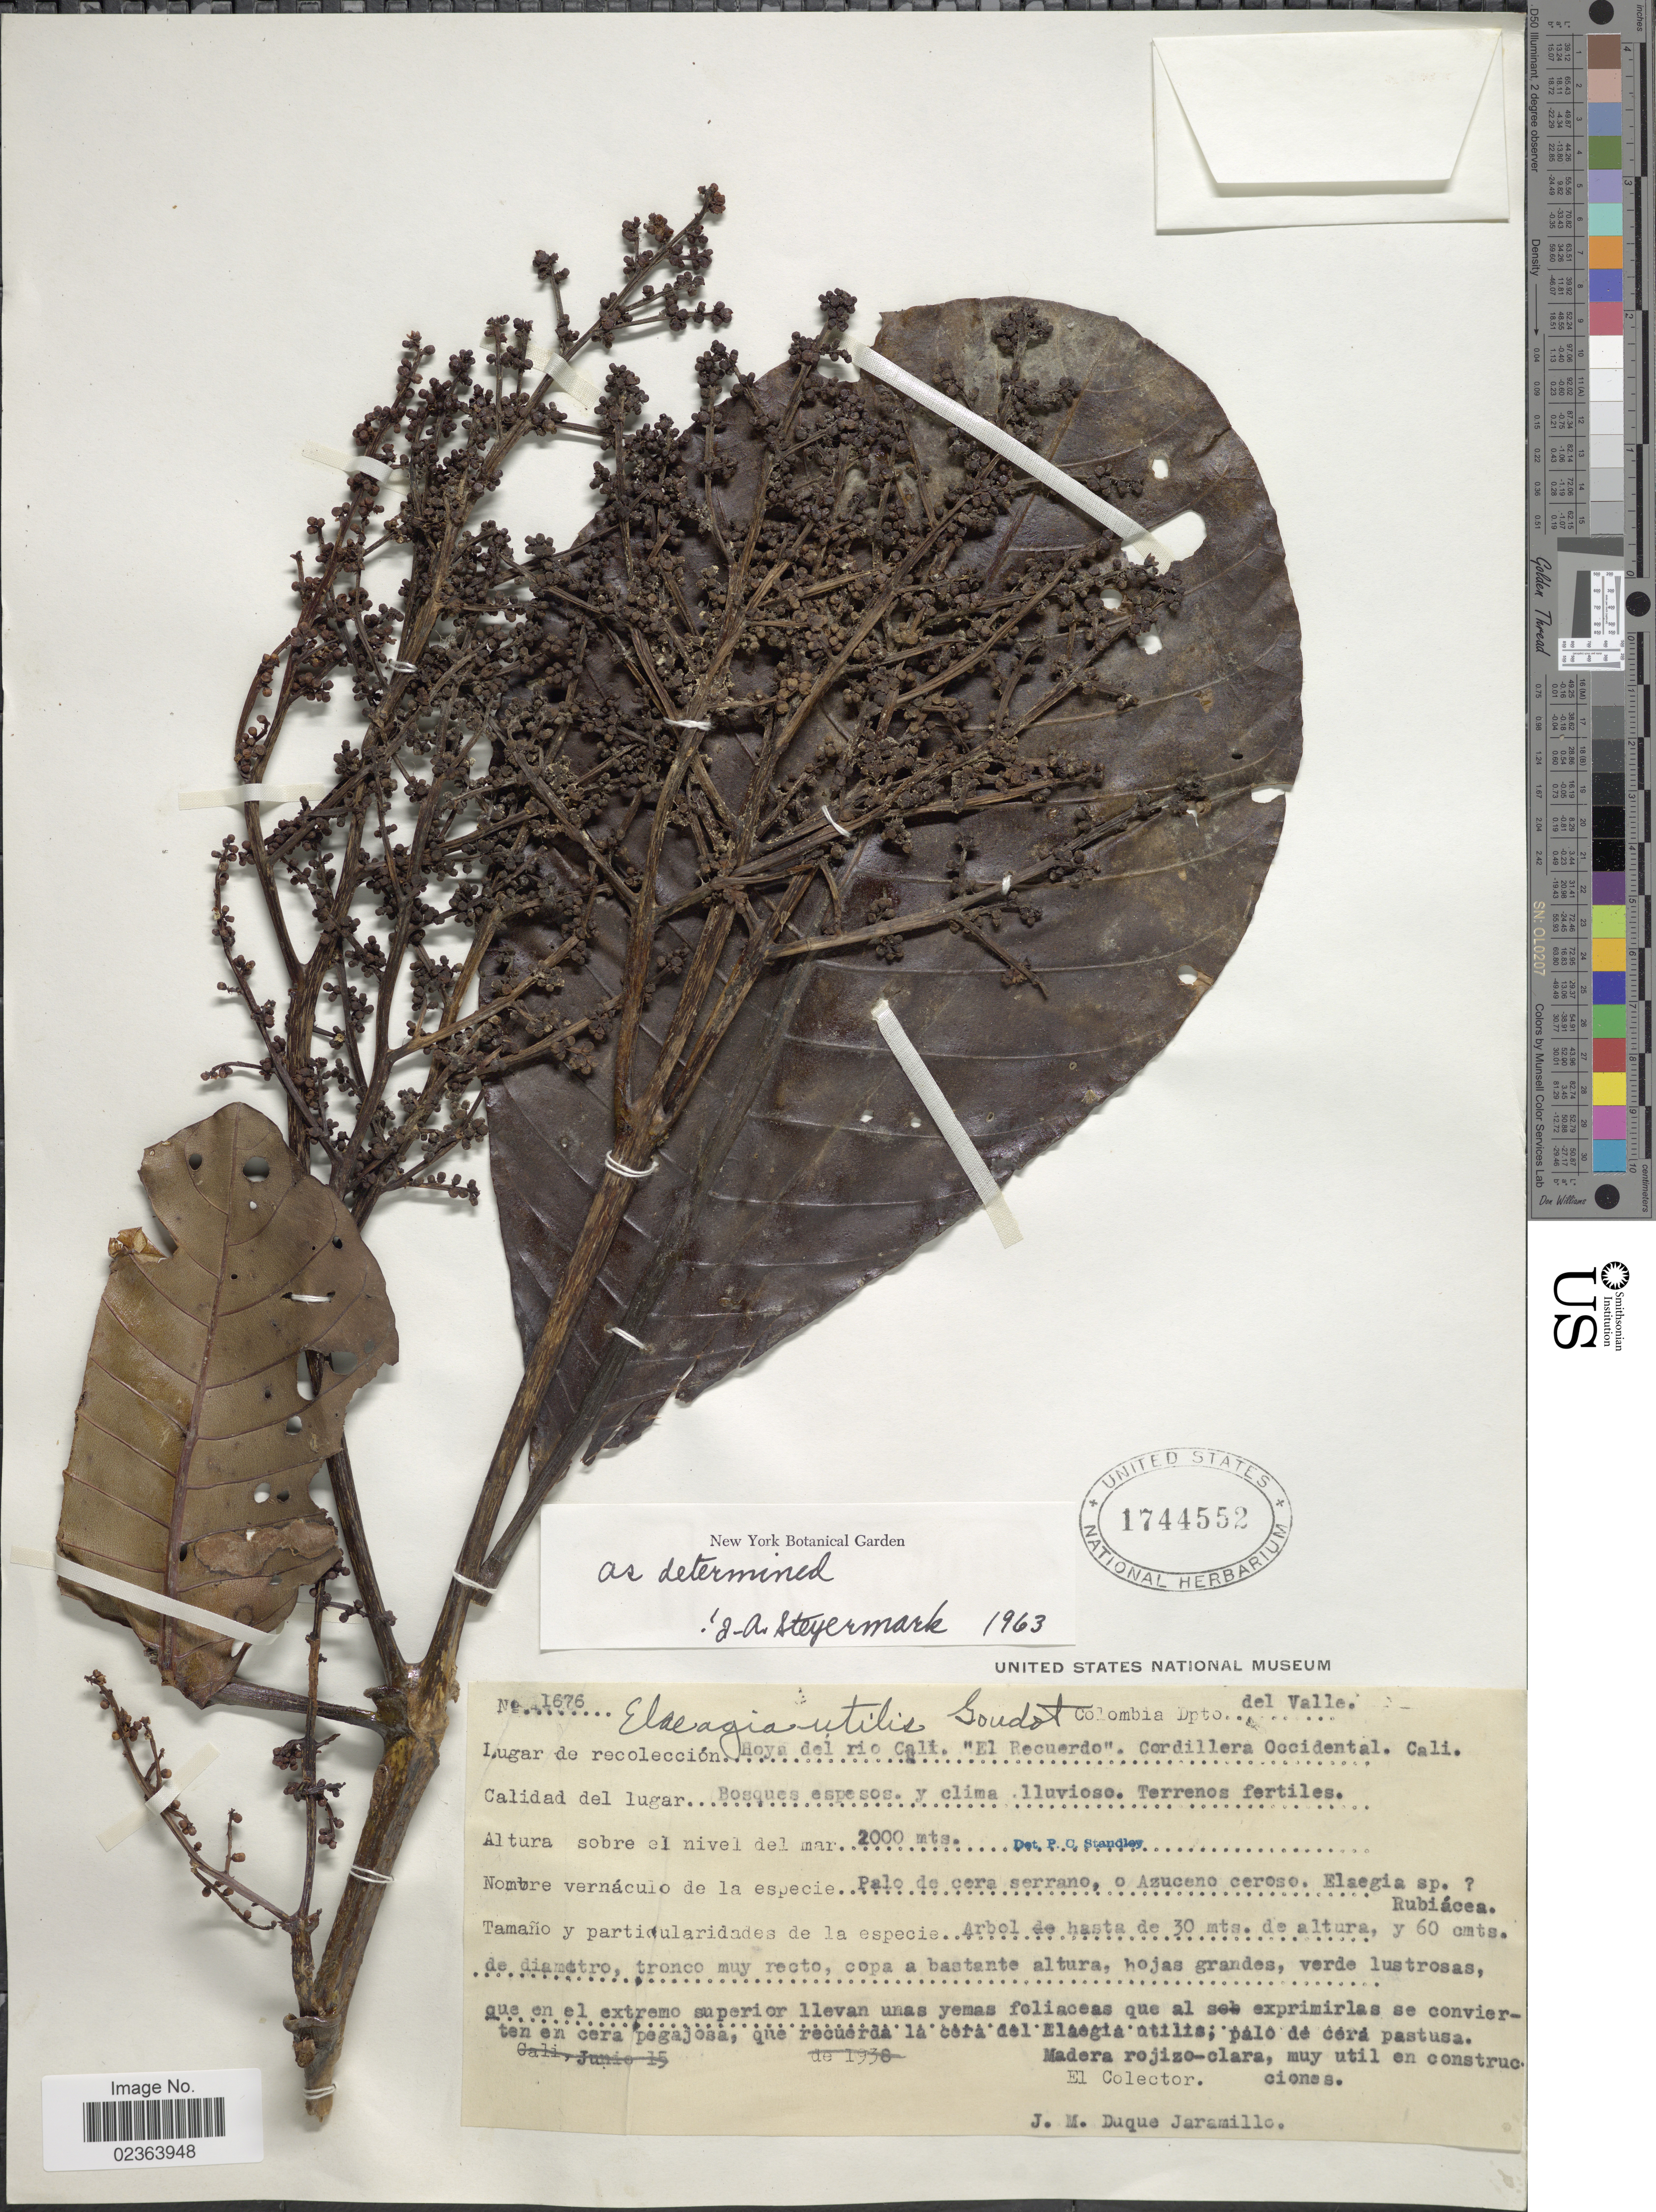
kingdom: Plantae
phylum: Tracheophyta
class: Magnoliopsida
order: Gentianales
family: Rubiaceae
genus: Elaeagia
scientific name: Elaeagia utilis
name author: (Goudot) Wedd.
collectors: J. M. Duque Jaramillo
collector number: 1676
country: Colombia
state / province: Valle del Cauca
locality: Colombia, Dpto. del Valle, Hoya del rio Cali, El Recuerdo, Cordillera Occidental, Cali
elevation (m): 2000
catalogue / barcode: US 1744552